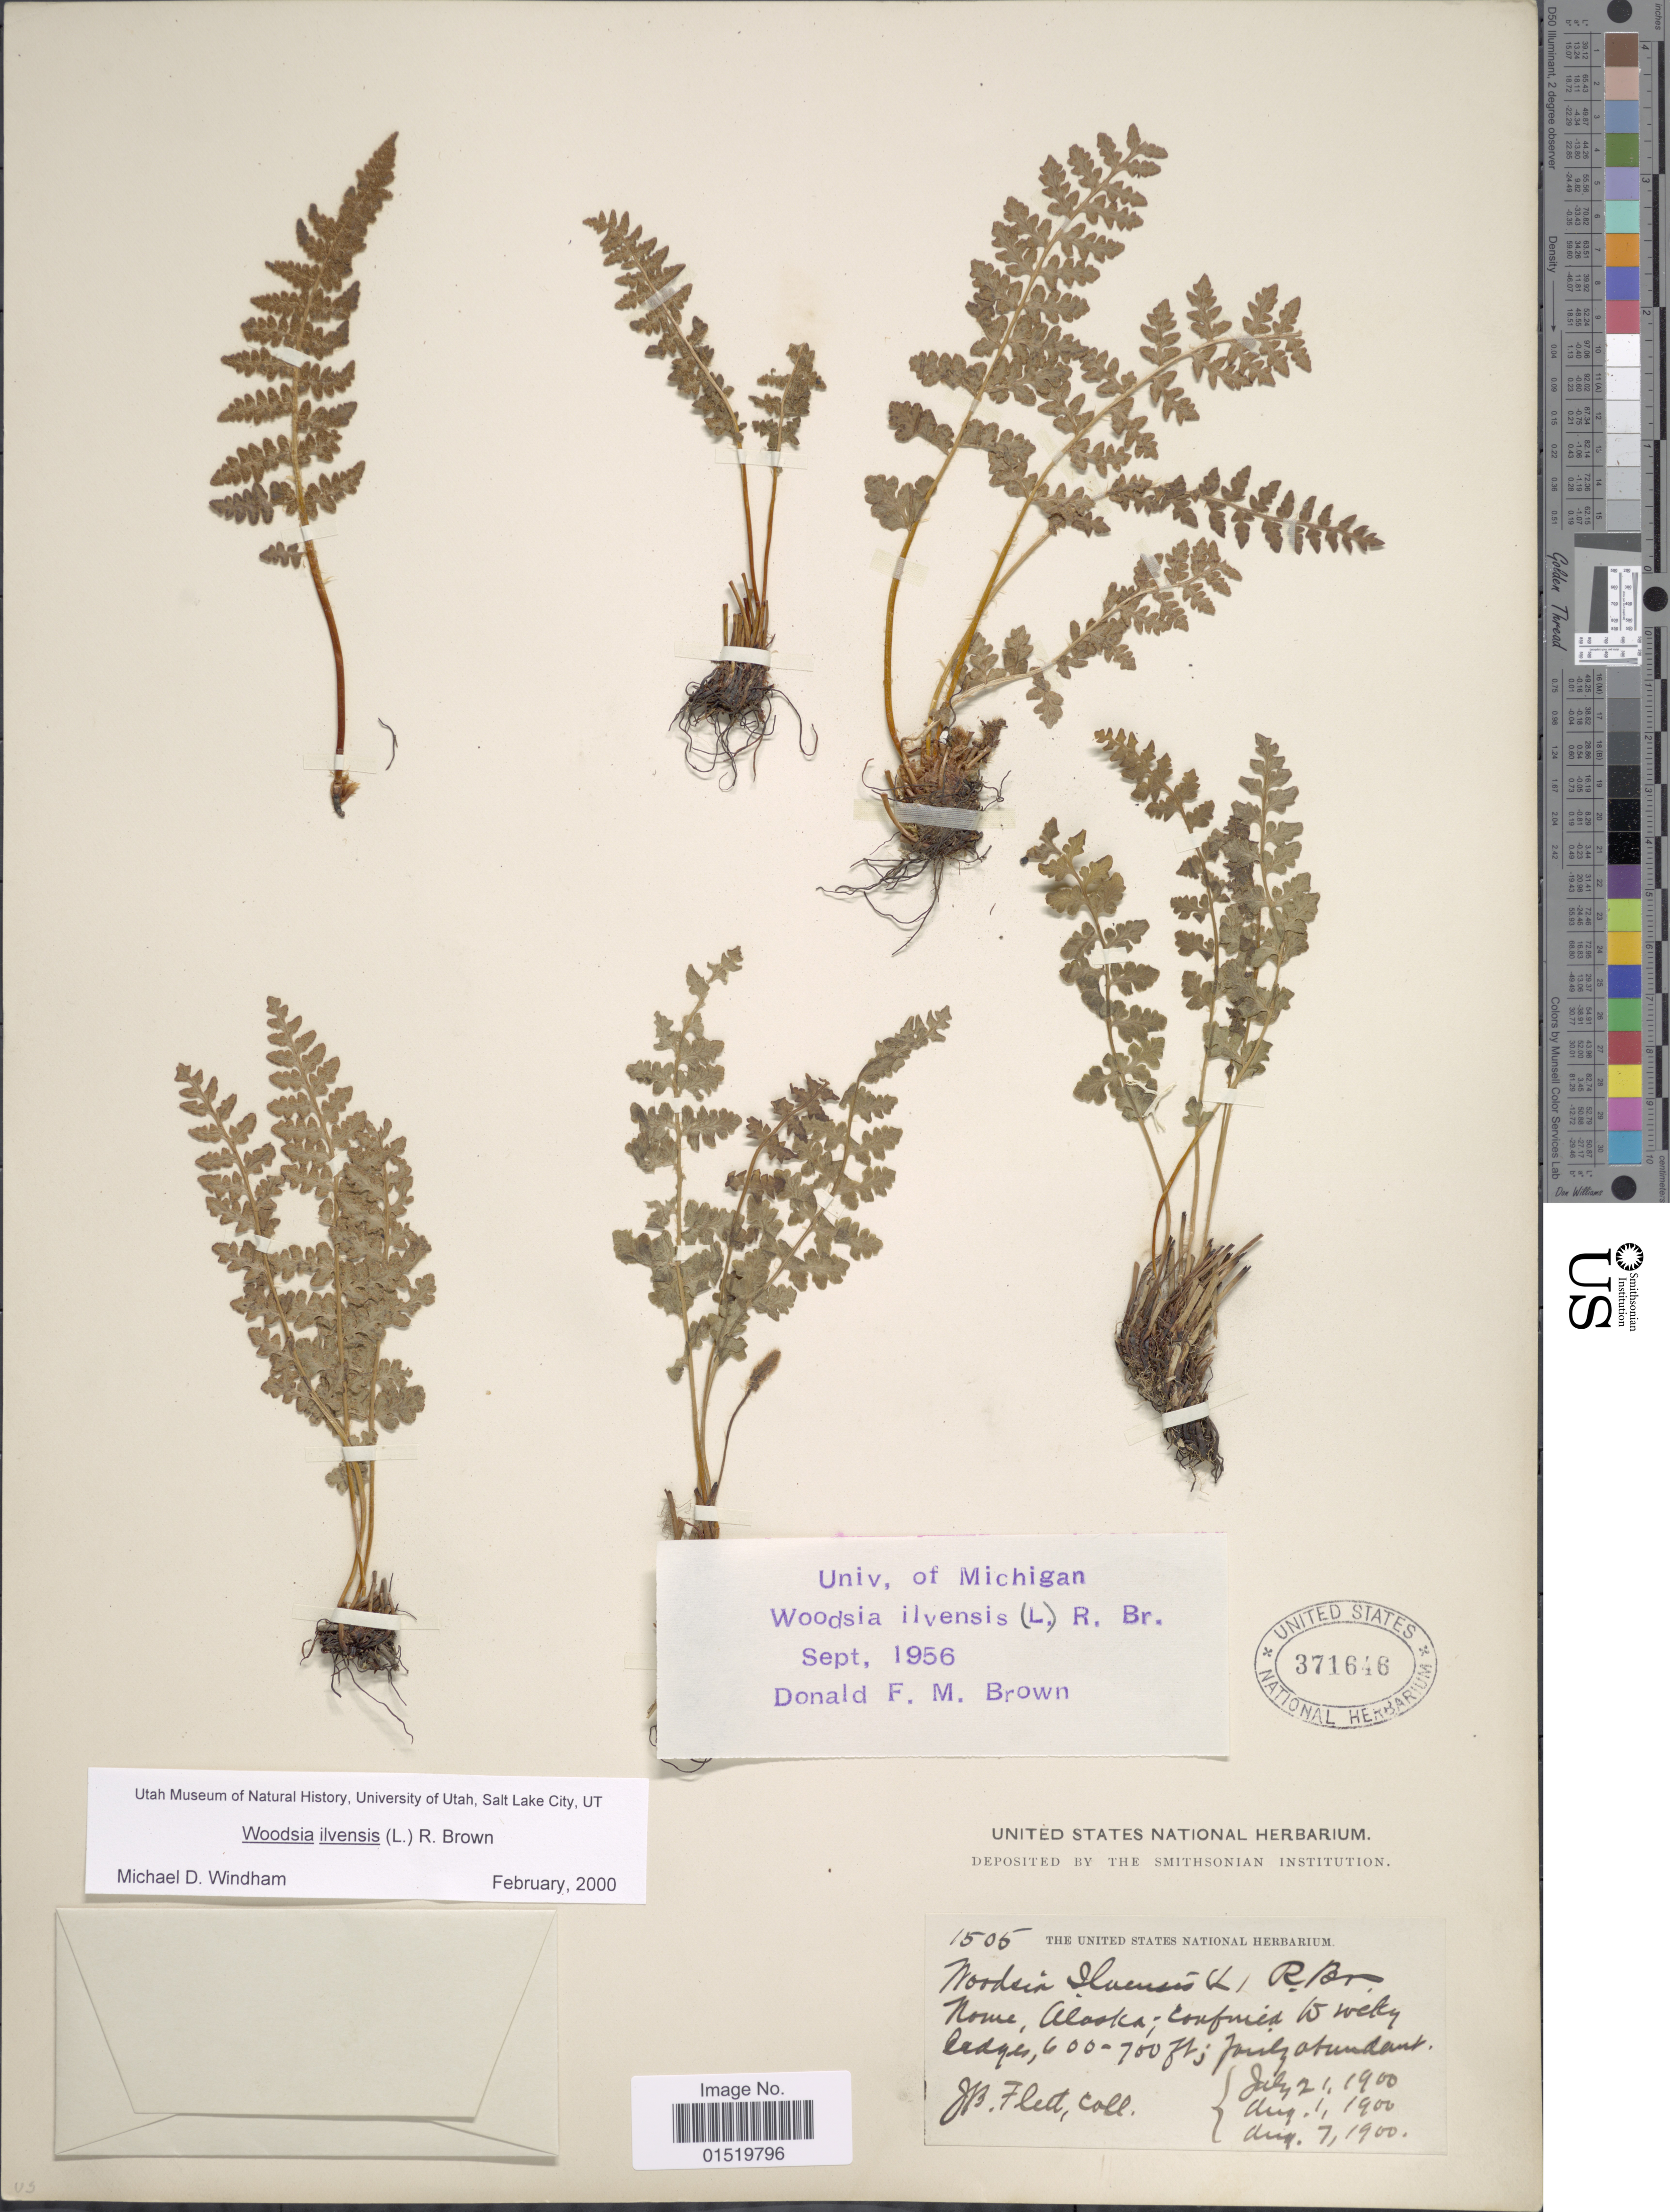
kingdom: Plantae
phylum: Tracheophyta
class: Polypodiopsida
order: Polypodiales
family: Woodsiaceae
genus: Woodsia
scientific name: Woodsia ilvensis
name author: (L.) R. Br.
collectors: J. Flett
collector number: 1505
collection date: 1900-07-21/1900-08-07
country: United States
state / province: Alaska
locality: Nome; confnied W rocky ledges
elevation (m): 183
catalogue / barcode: US 371646